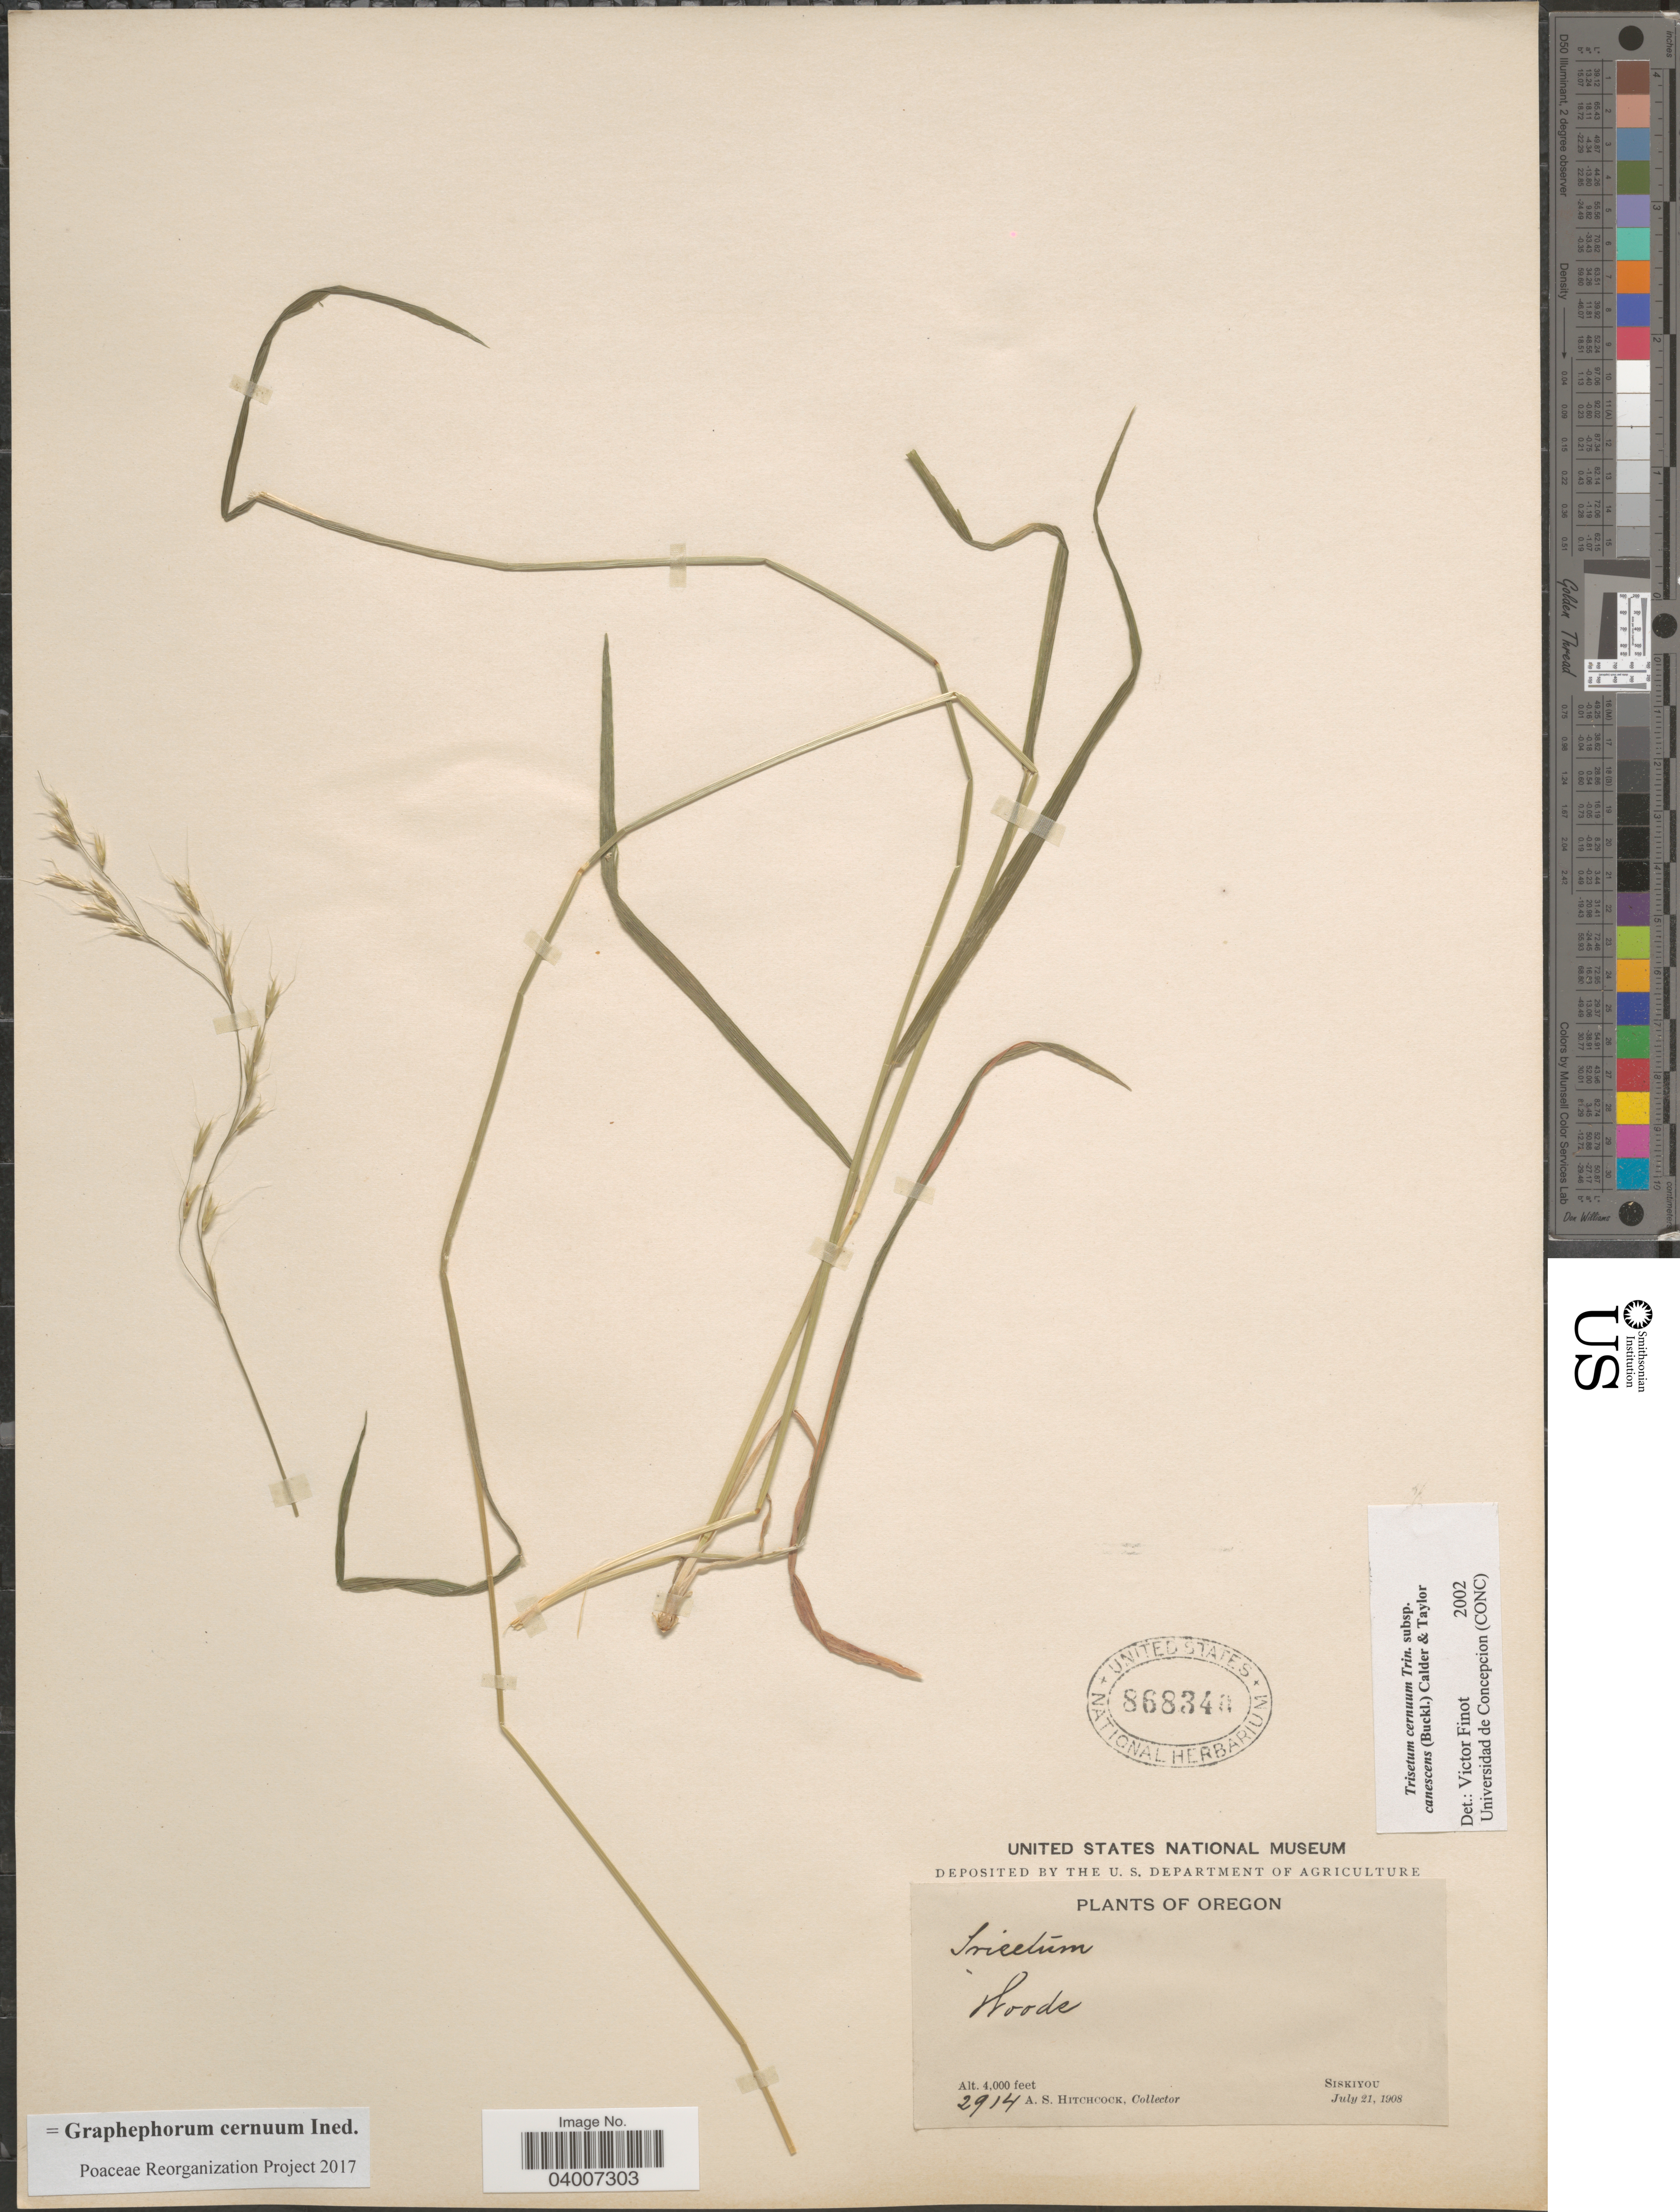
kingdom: Plantae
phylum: Tracheophyta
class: Liliopsida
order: Poales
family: Poaceae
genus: Graphephorum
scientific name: Graphephorum cernuum ined.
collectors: A. S. Hitchcock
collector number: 2914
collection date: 1908-07-21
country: United States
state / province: Oregon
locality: Siskiyou.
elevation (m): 1219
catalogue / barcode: US 868340